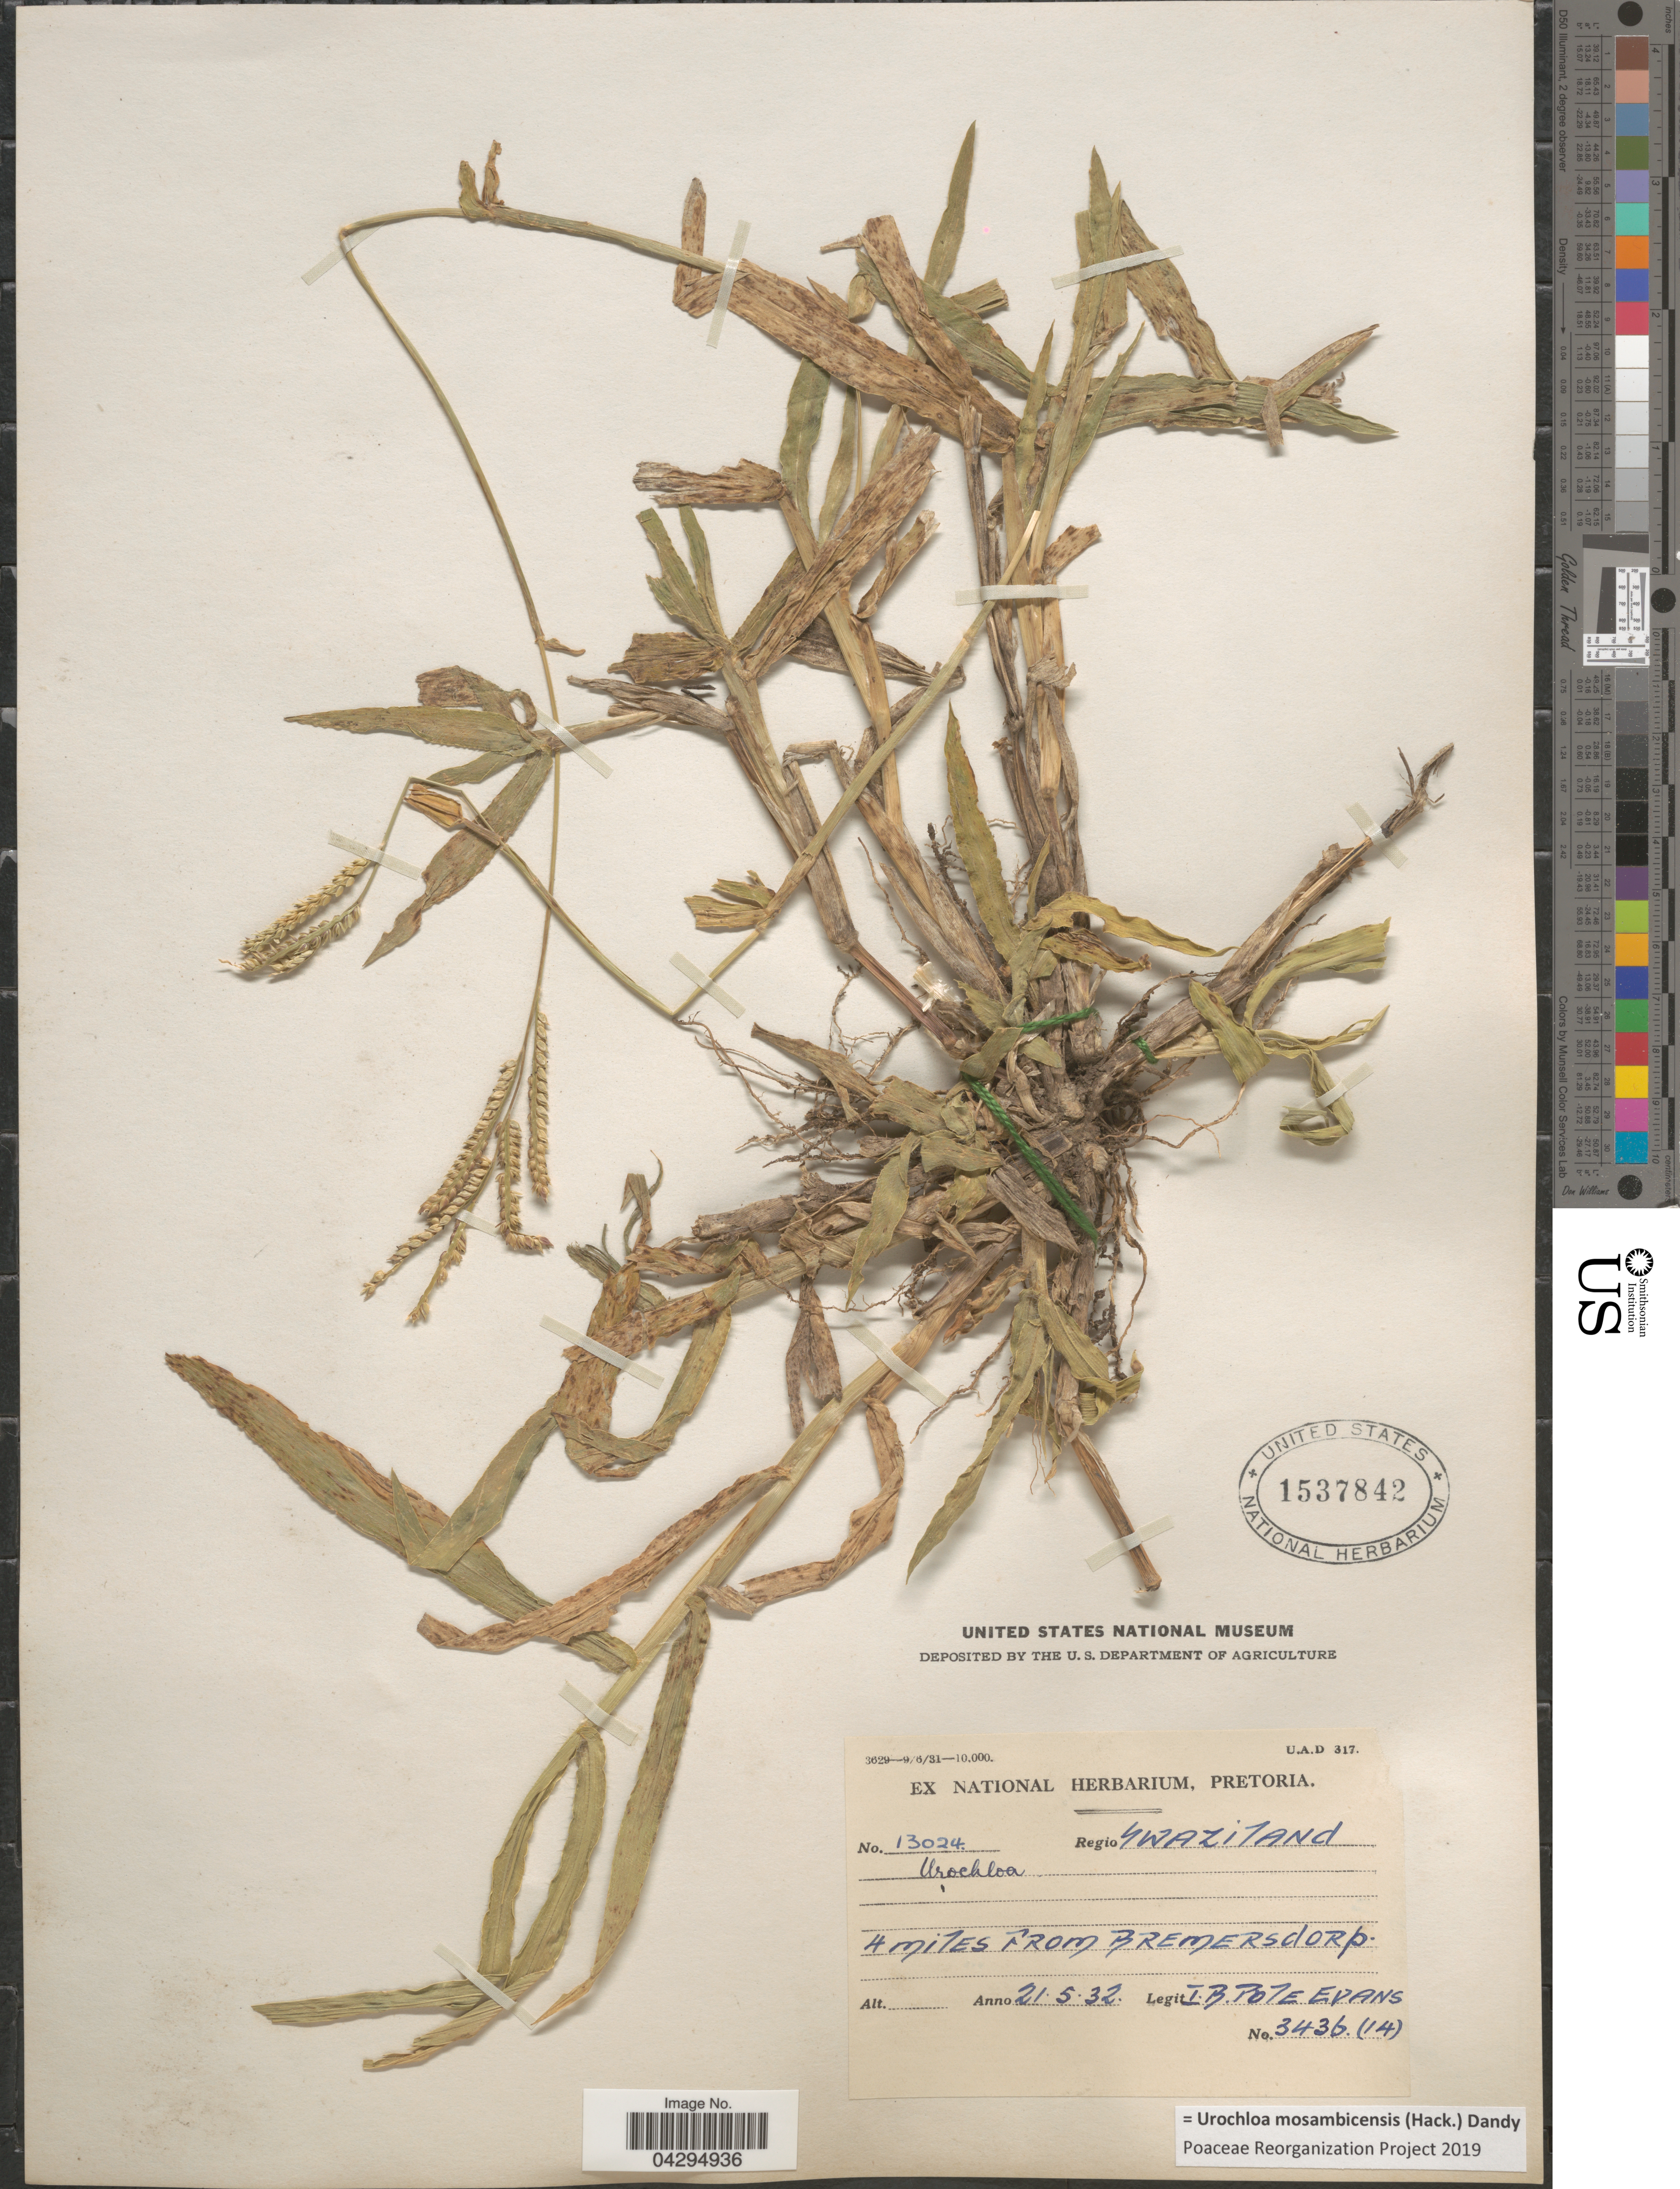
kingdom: Plantae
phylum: Tracheophyta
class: Liliopsida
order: Poales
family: Poaceae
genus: Urochloa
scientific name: Urochloa mosambicensis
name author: (Hack.) Dandy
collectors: I. B. Pole-Evans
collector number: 3436/14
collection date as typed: Transcribed d/m/y: 21/5/32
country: Eswatini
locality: Regio Swaziland. 4 miles from Bremersdorp.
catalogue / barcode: US 1537842